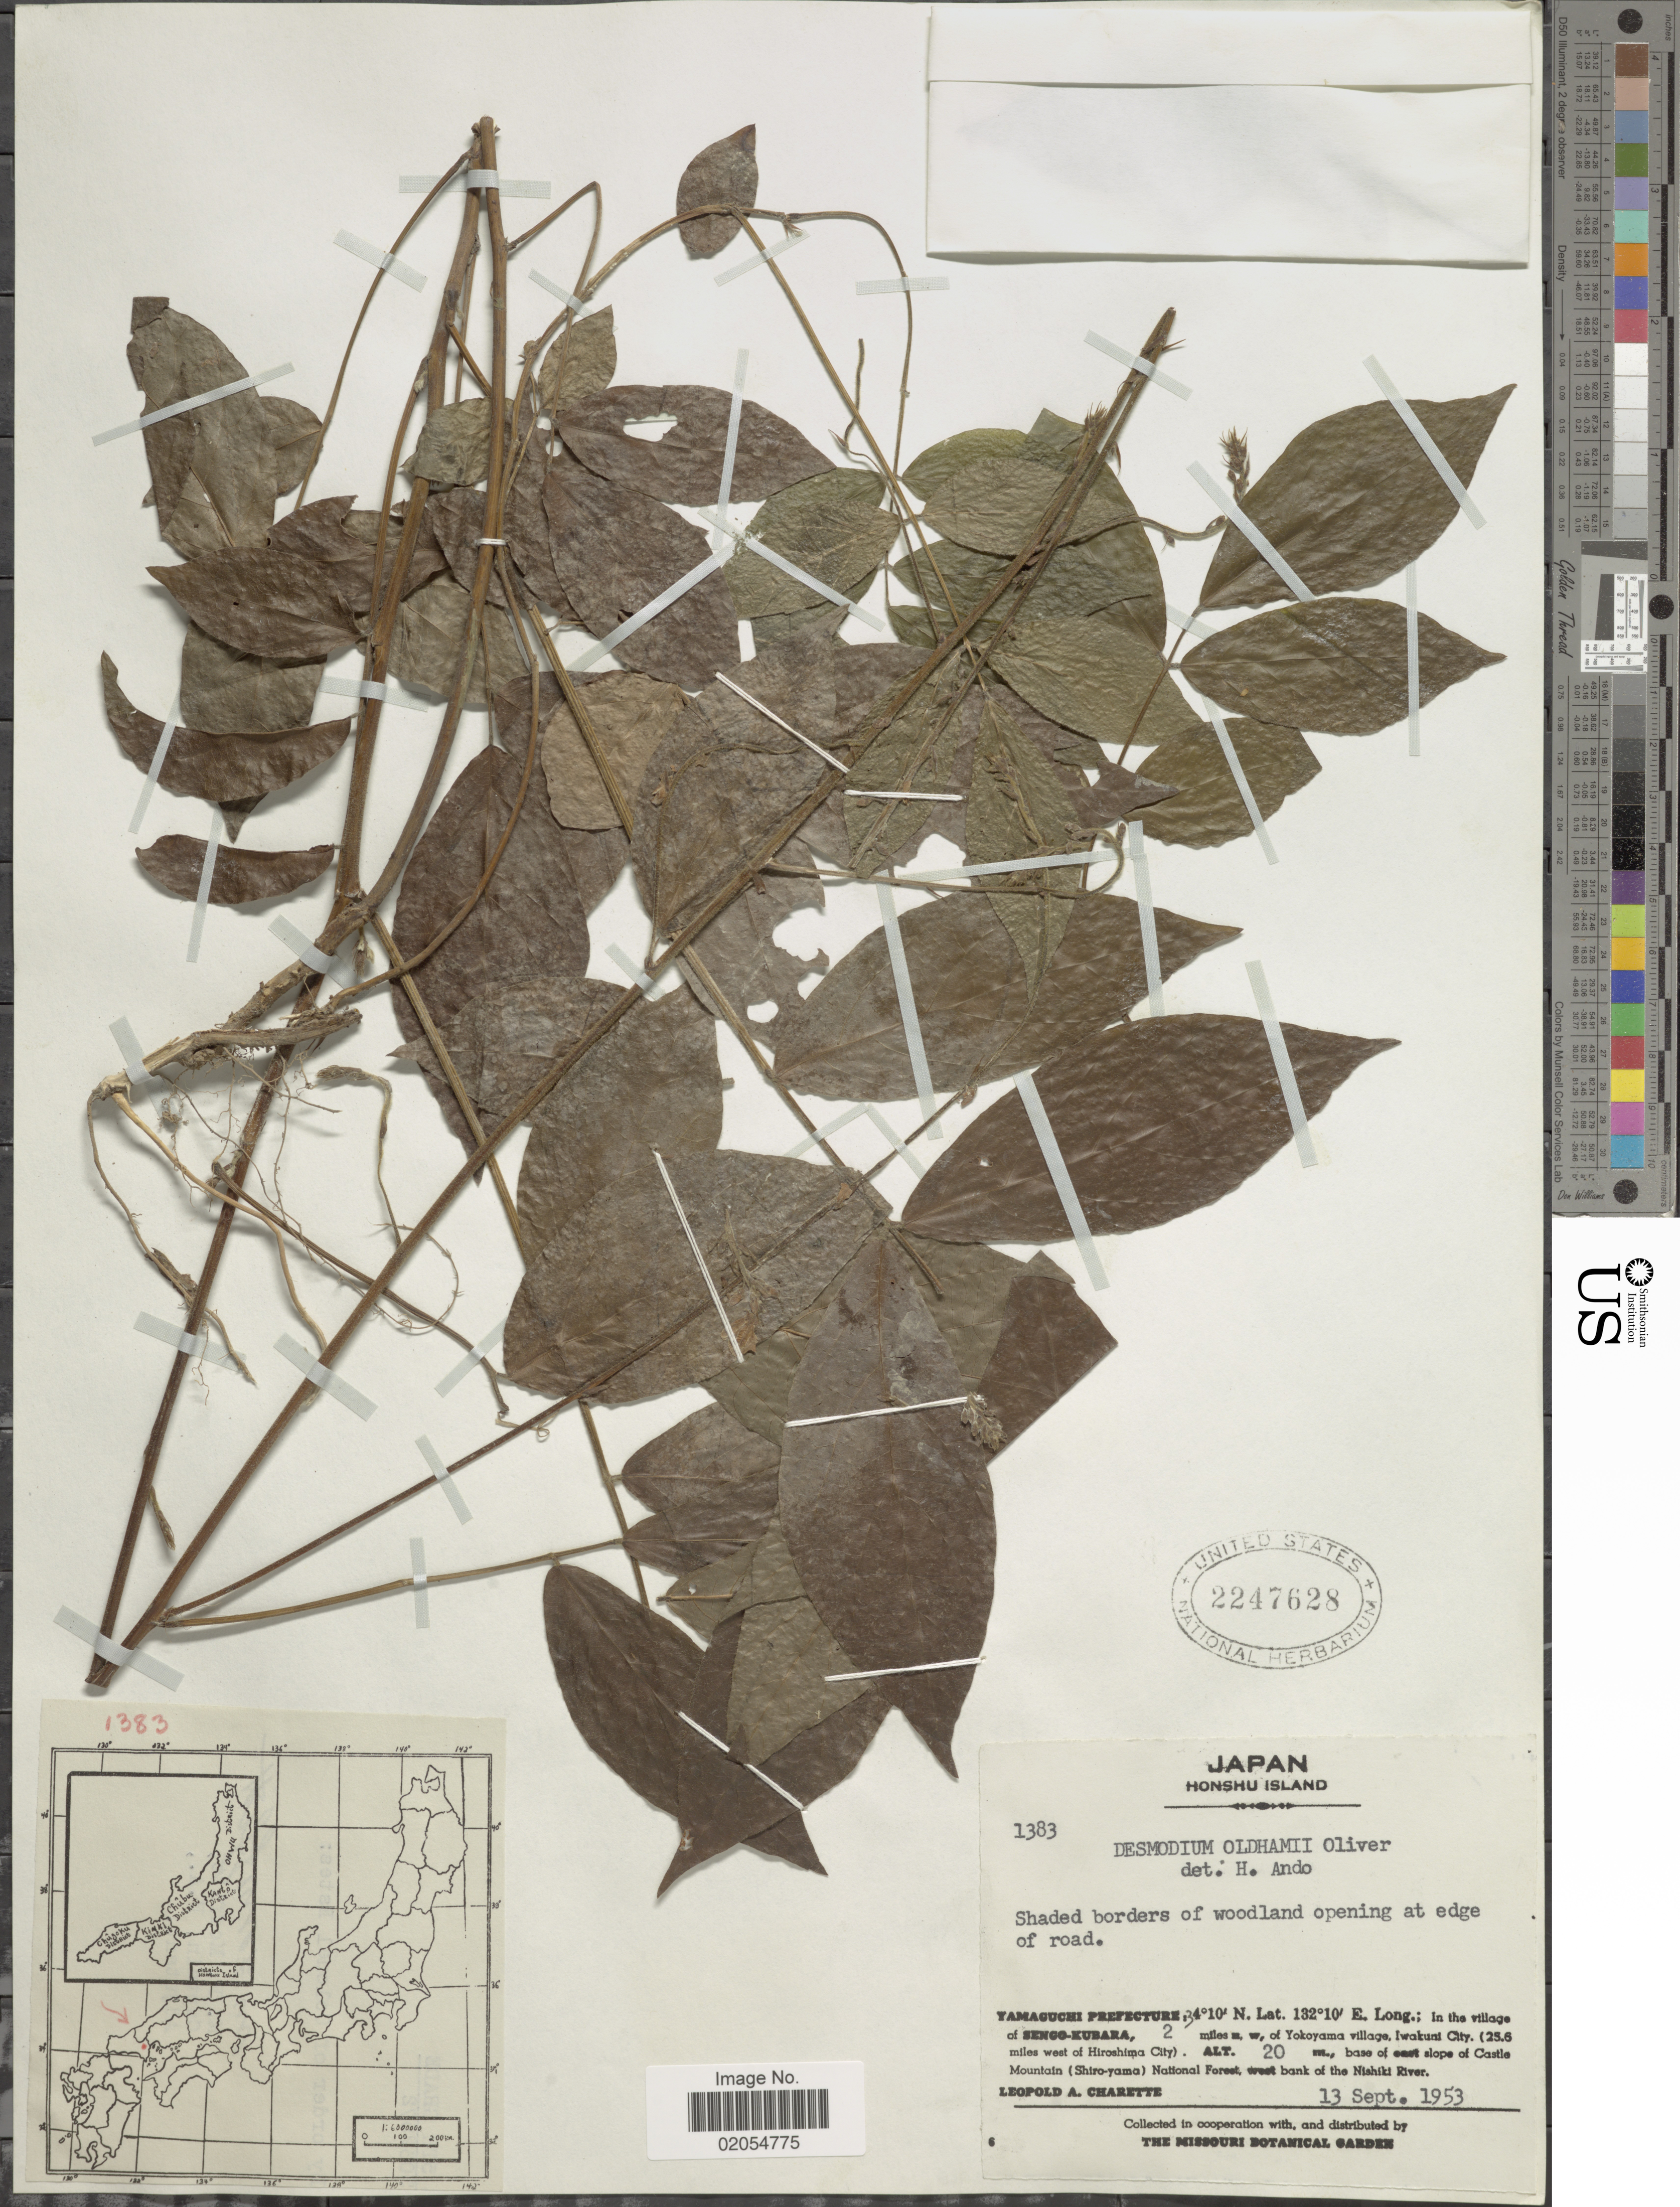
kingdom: Plantae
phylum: Tracheophyta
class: Magnoliopsida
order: Fabales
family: Fabaceae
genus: Hylodesmum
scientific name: Hylodesmum oldhamii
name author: (Oliv.) H. Ohashi & R.R. Mill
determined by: Strong, Mark T., (BOT), Smithsonian Institution - National Museum of Natural History (UNITED STATES)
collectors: L. A. Charette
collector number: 1383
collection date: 1953-09-13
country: Japan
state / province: Yamaguti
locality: Honshu Island. Yamaguchi Prefecture: in the village of Sengo-Kubara, 2 miles n, w, of Yokohama village, Iwakuni City. (25.6 miles west of Hiroshima City) base of east slope of Castle Mountain (Shiro-yama) National Forest, west bank of the Nishiki River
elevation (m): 20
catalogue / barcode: US 2247628